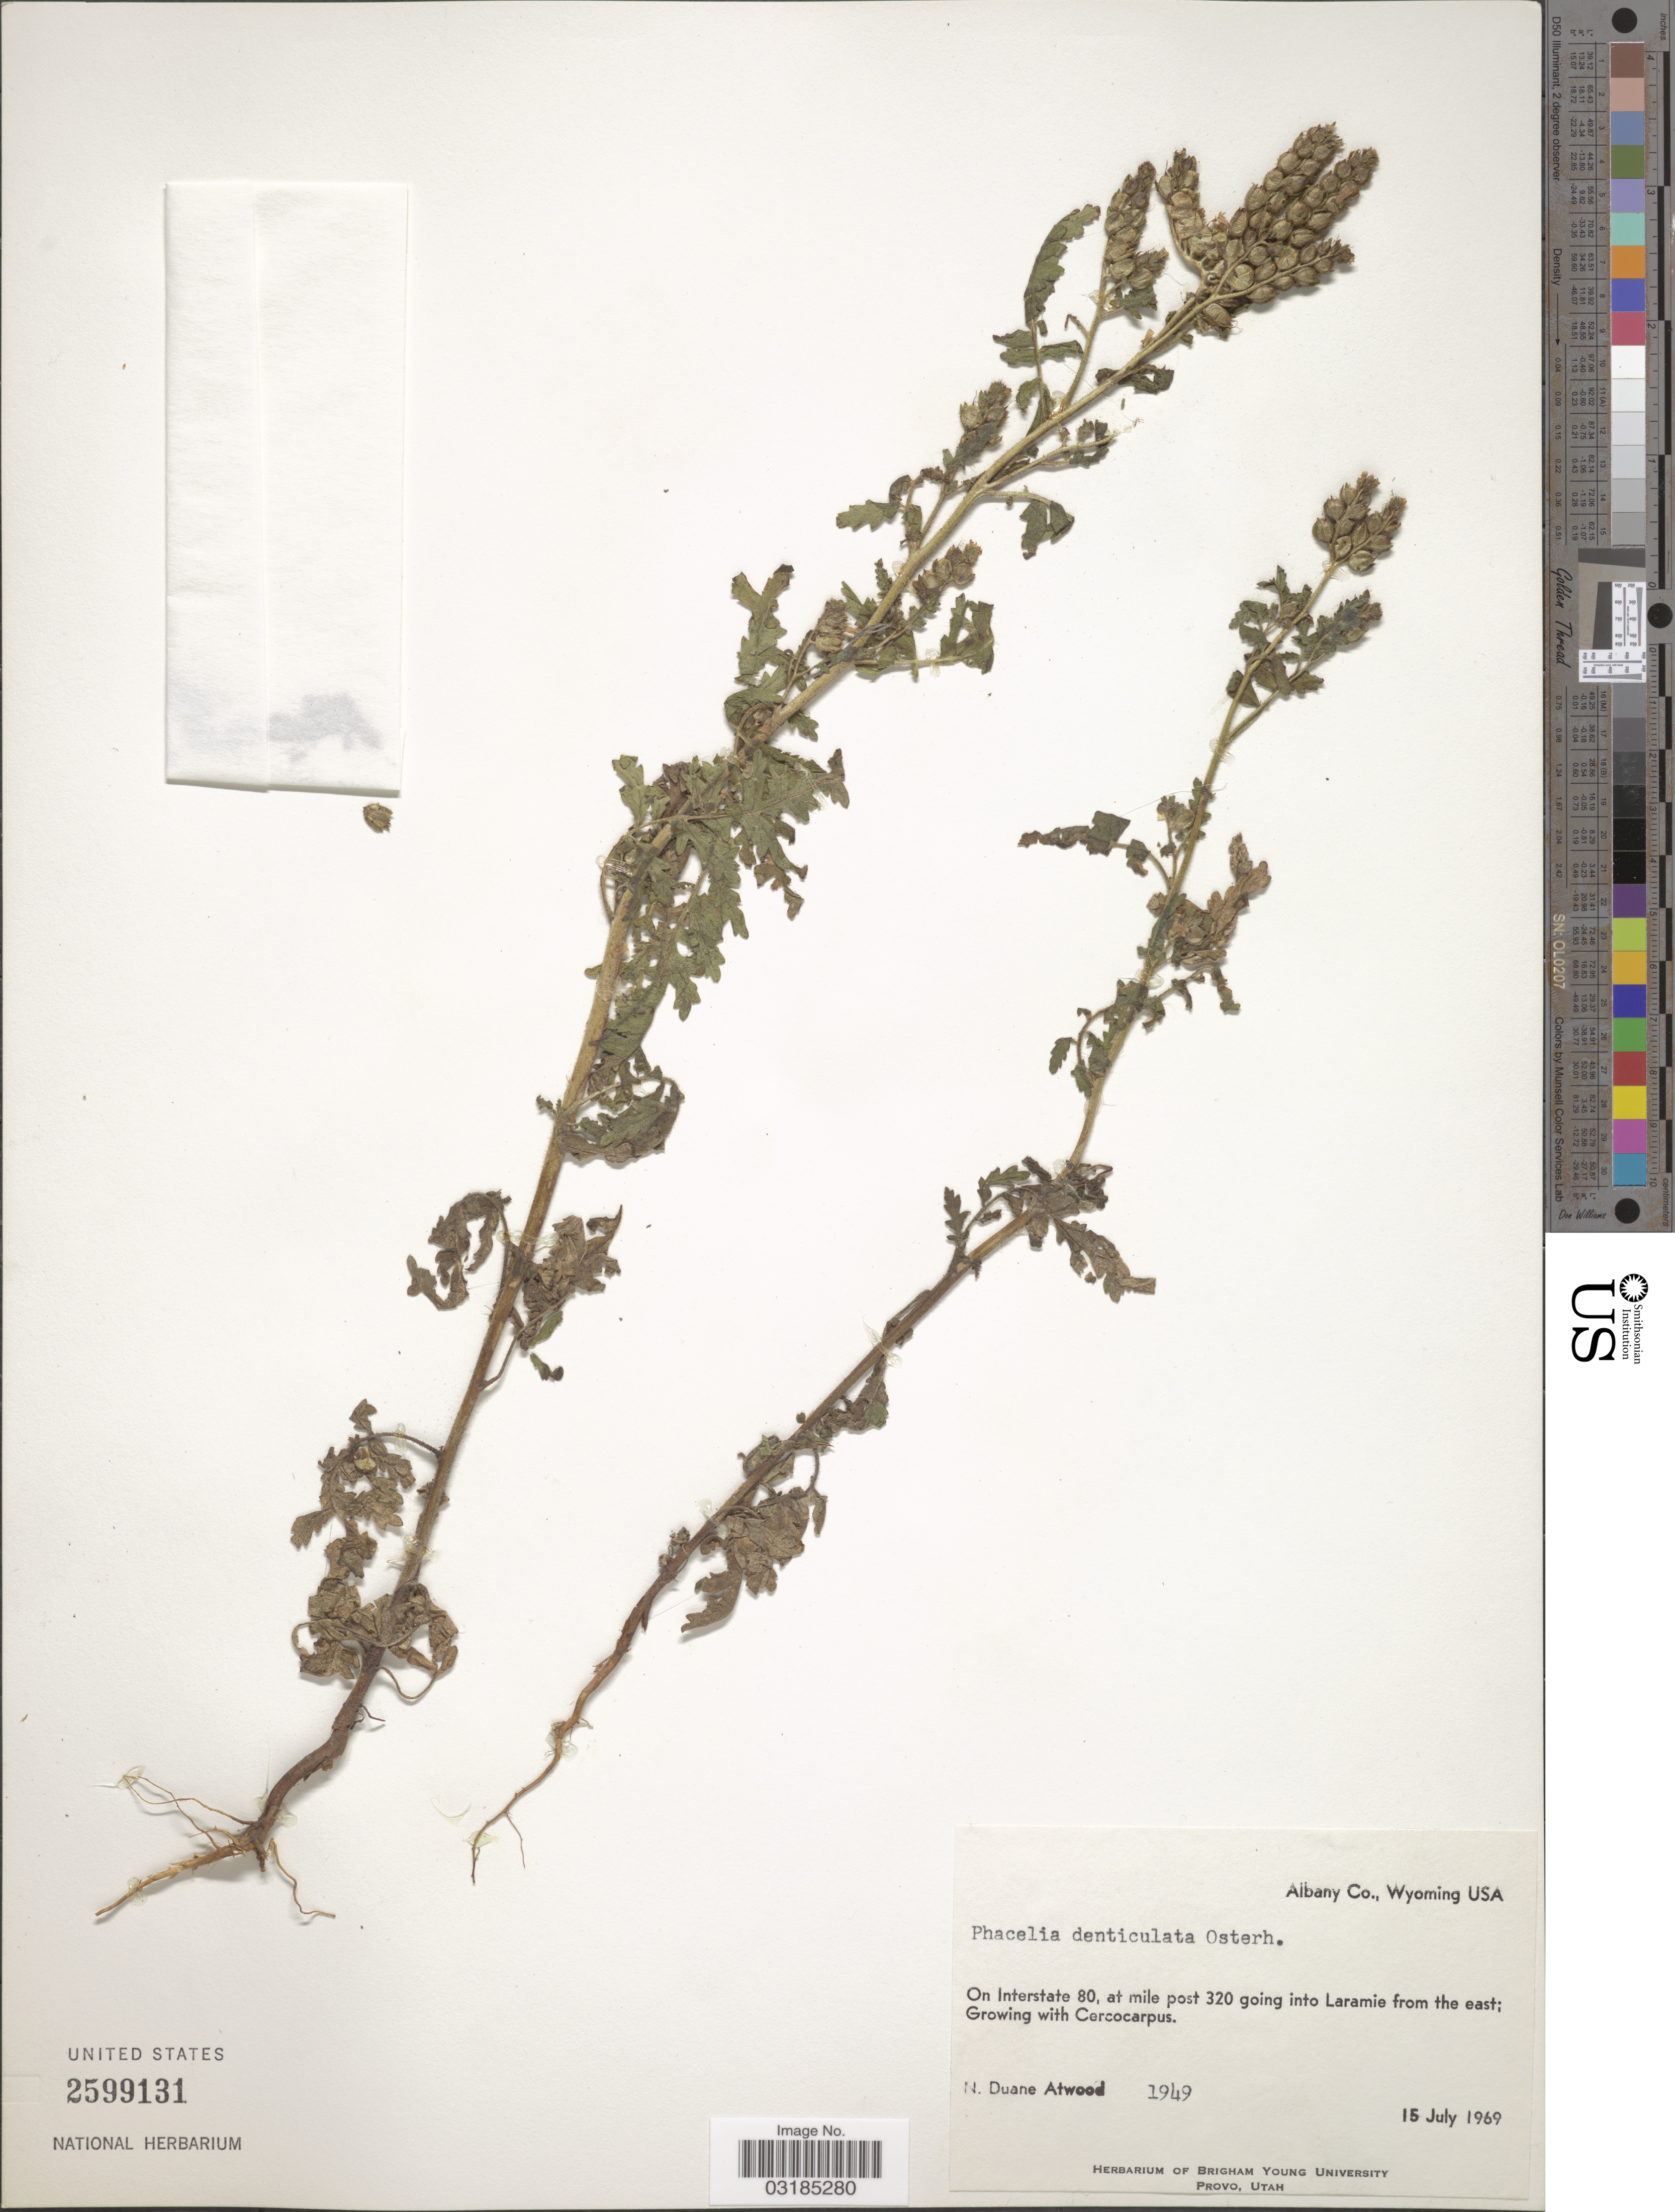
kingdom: Plantae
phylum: Tracheophyta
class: Magnoliopsida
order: Boraginales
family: Hydrophyllaceae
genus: Phacelia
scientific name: Phacelia denticulata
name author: Osterh.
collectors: N. Atwood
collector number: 1949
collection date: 1969-07-15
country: United States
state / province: Wyoming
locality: Albany Co. On Interstate 80, at mile post 320 going into Laramie from the east.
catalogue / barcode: US 2599131